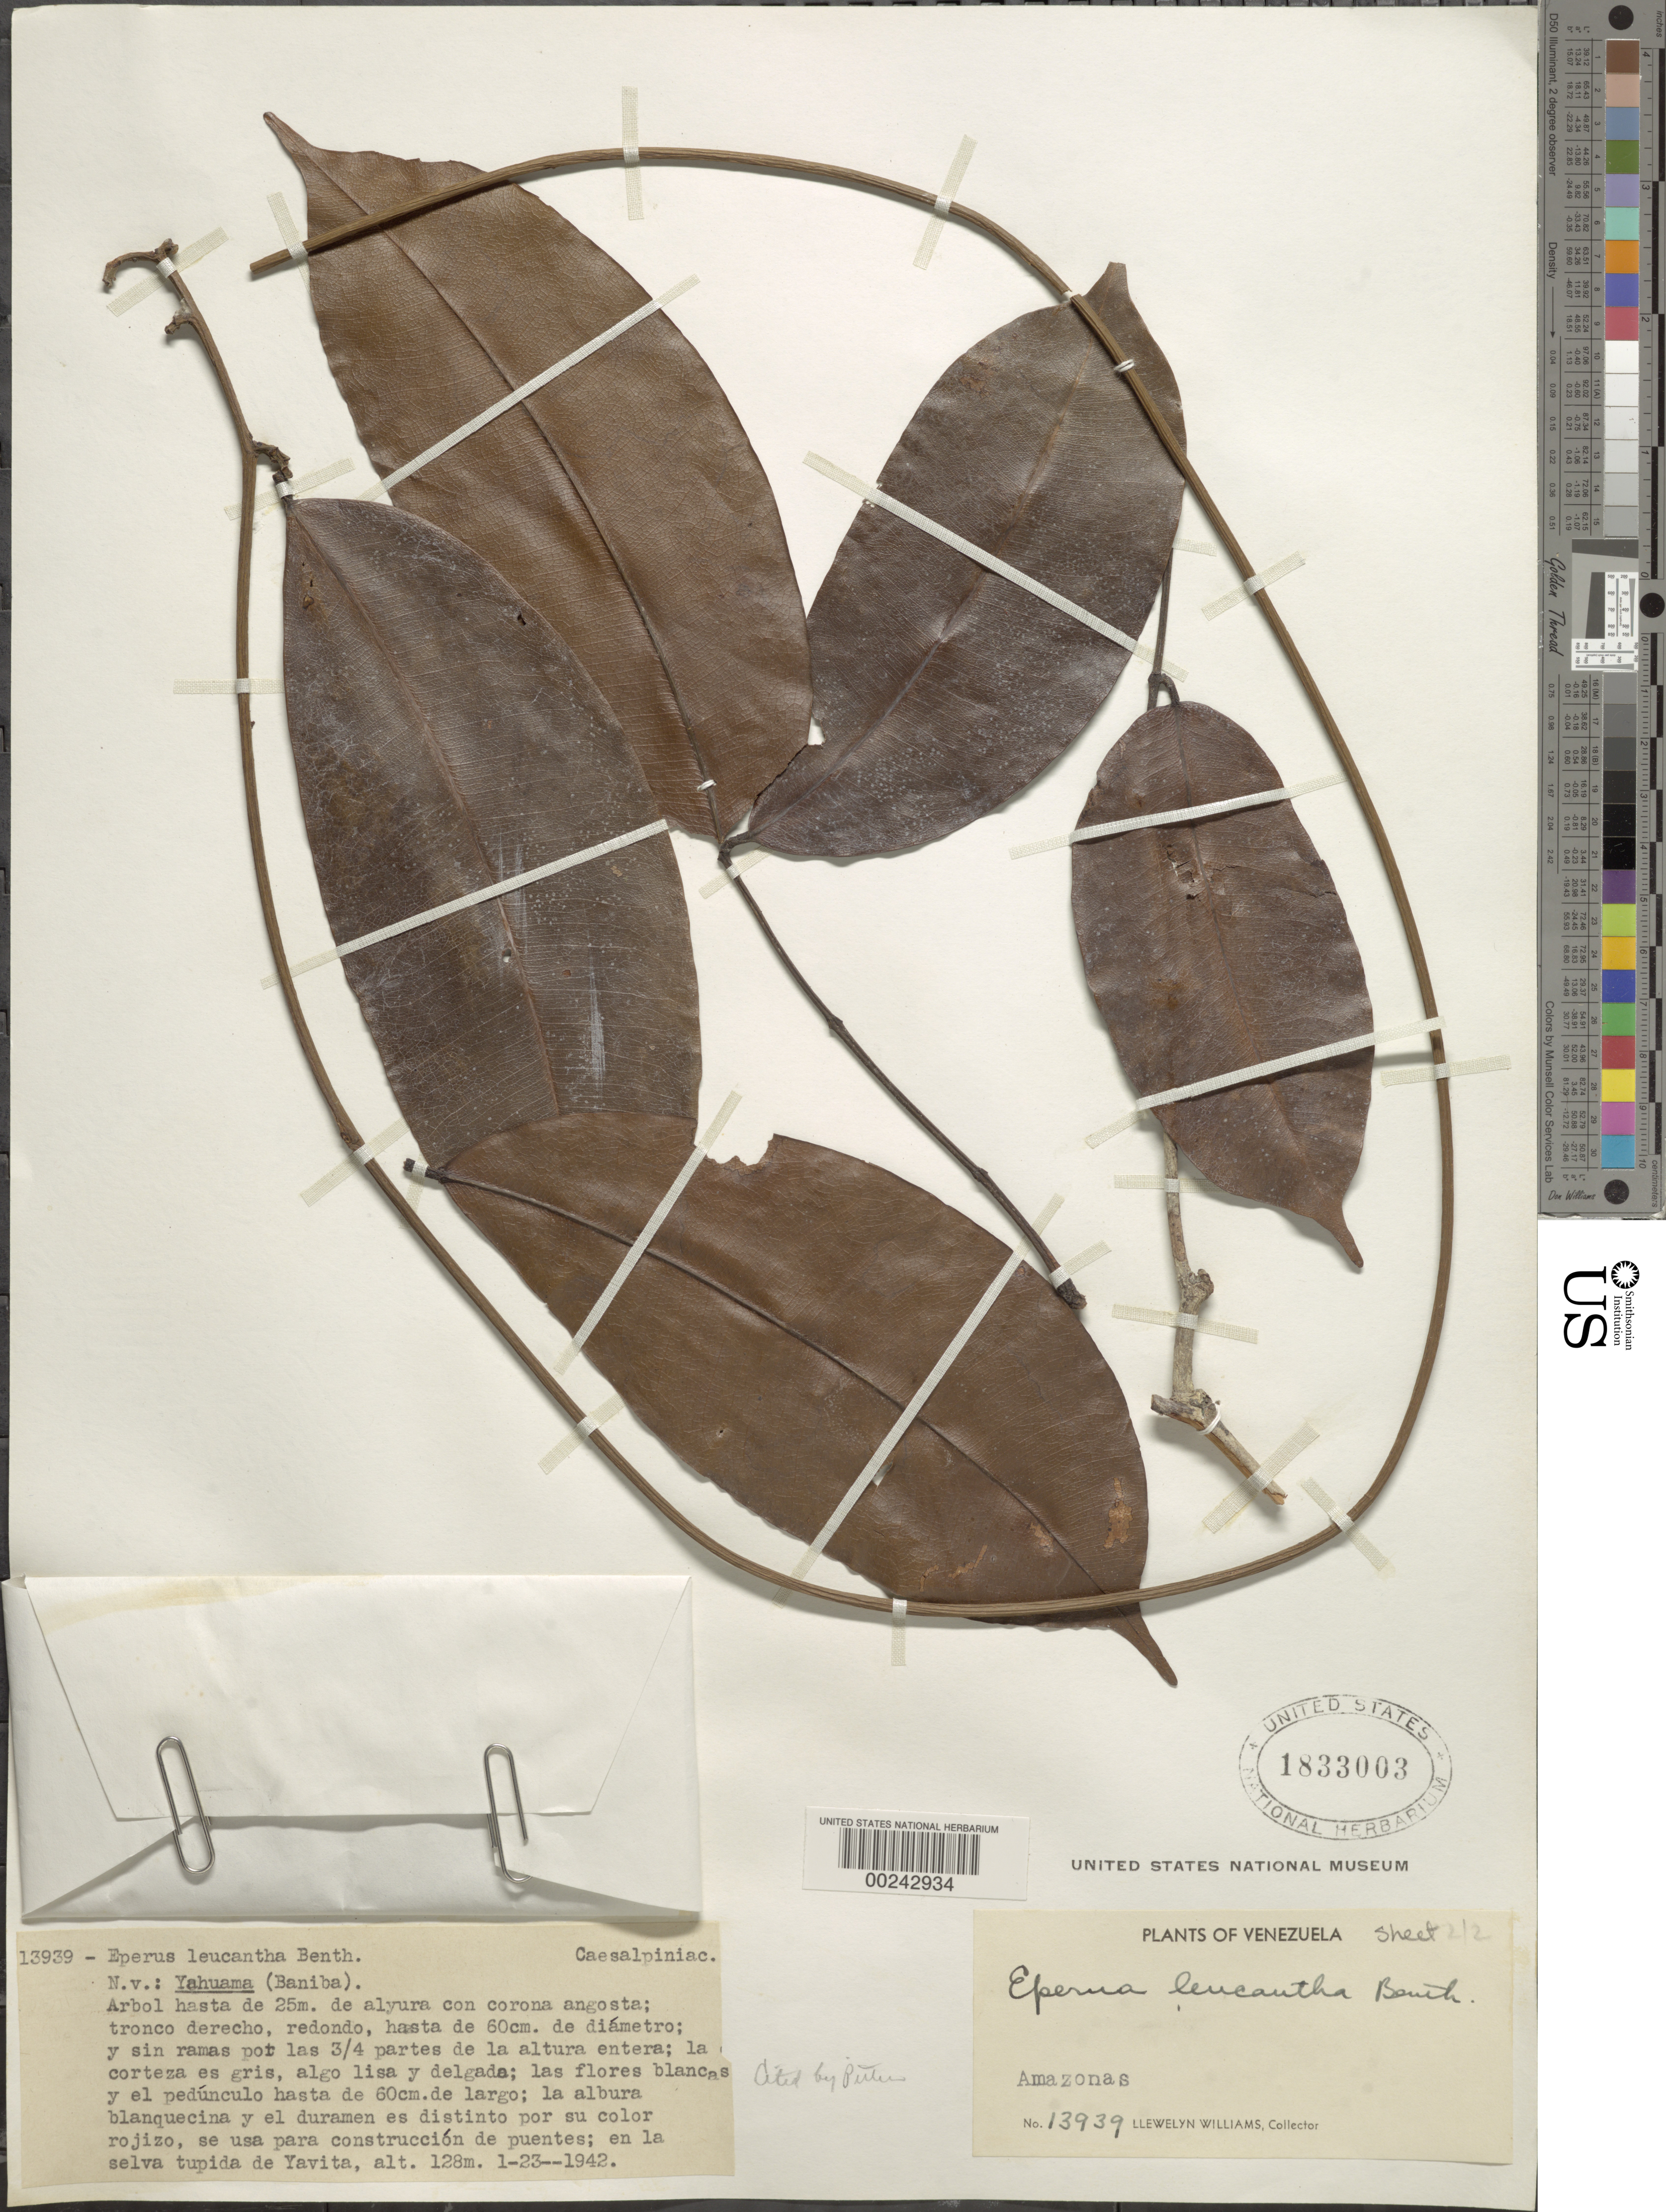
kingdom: Plantae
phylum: Tracheophyta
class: Magnoliopsida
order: Fabales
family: Fabaceae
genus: Eperua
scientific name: Eperua leucantha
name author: Benth.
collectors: Ll. Williams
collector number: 13939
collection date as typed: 23 Jan 1942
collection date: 1942-01-23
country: Venezuela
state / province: Amazonas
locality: Yavita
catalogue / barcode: US 1833003